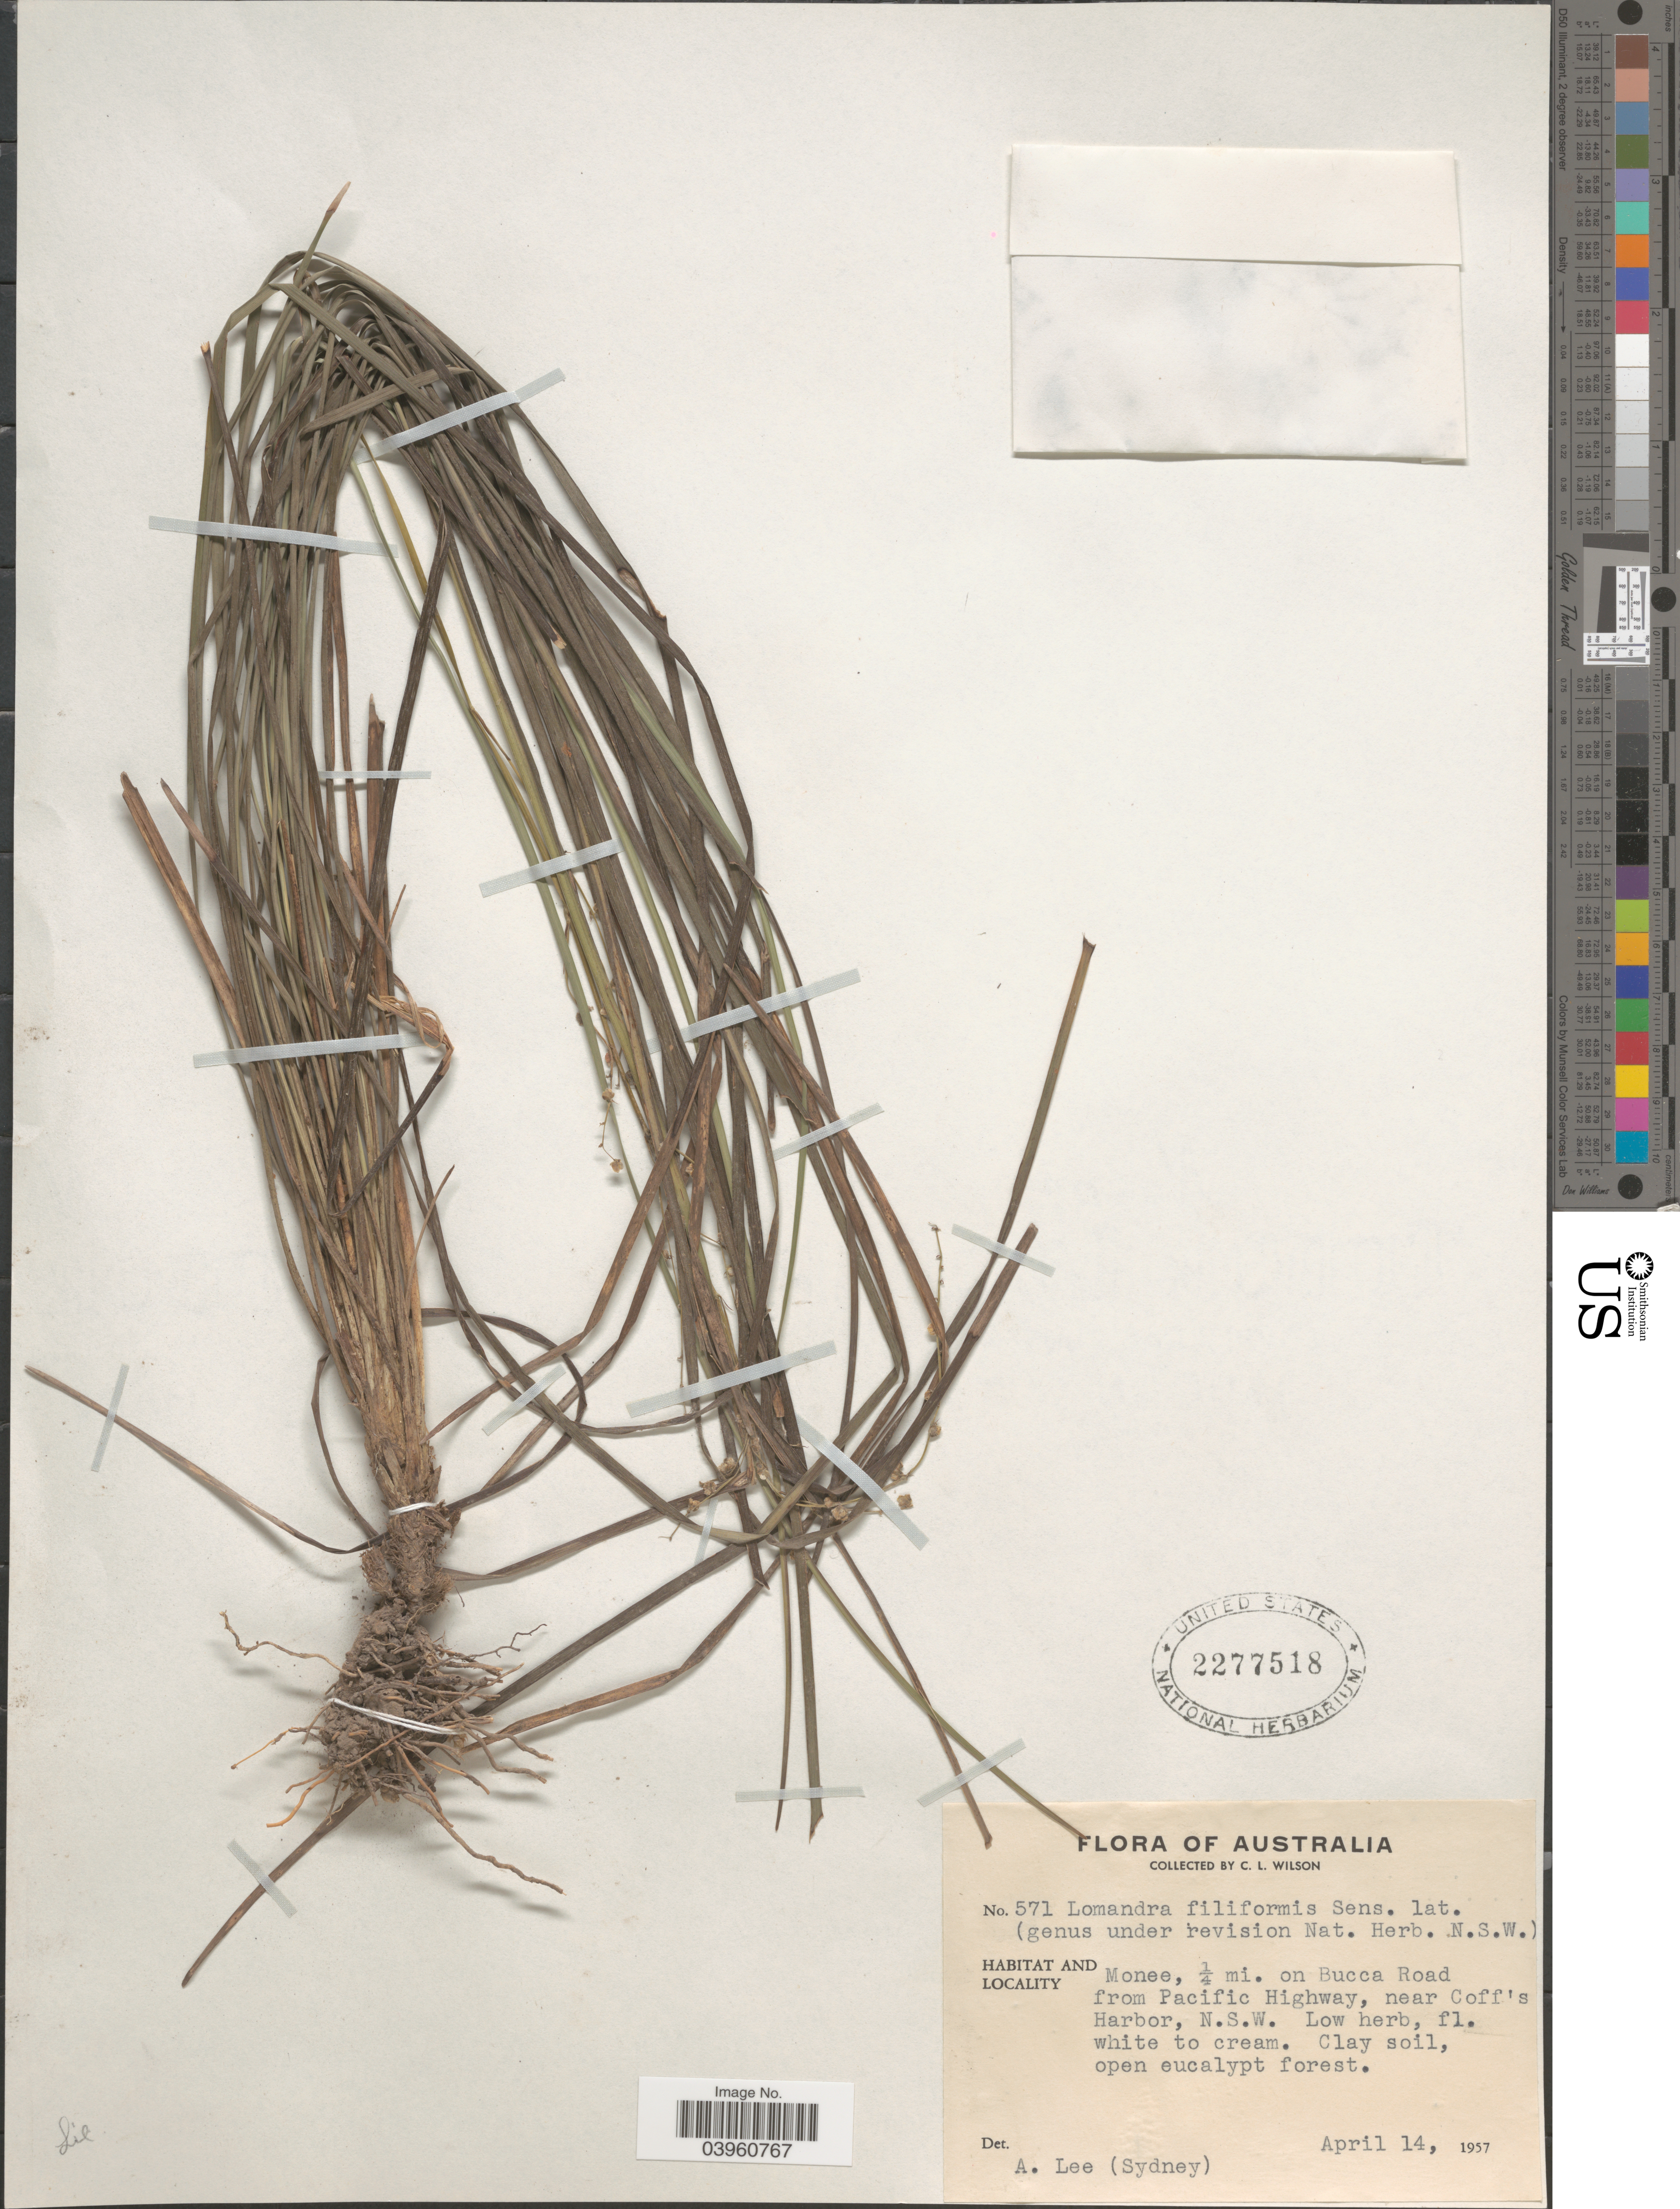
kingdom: Plantae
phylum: Tracheophyta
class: Liliopsida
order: Asparagales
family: Asparagaceae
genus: Lomandra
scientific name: Lomandra filiformis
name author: (Thunb.) Britten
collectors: C. L. Wilson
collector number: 571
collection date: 1957-04-14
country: Australia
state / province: New South Wales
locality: Monee, ¼ mi. on Bucca Road from Pacific Highway, near Coff's Harbor, N.S.W.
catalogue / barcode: US 2277518